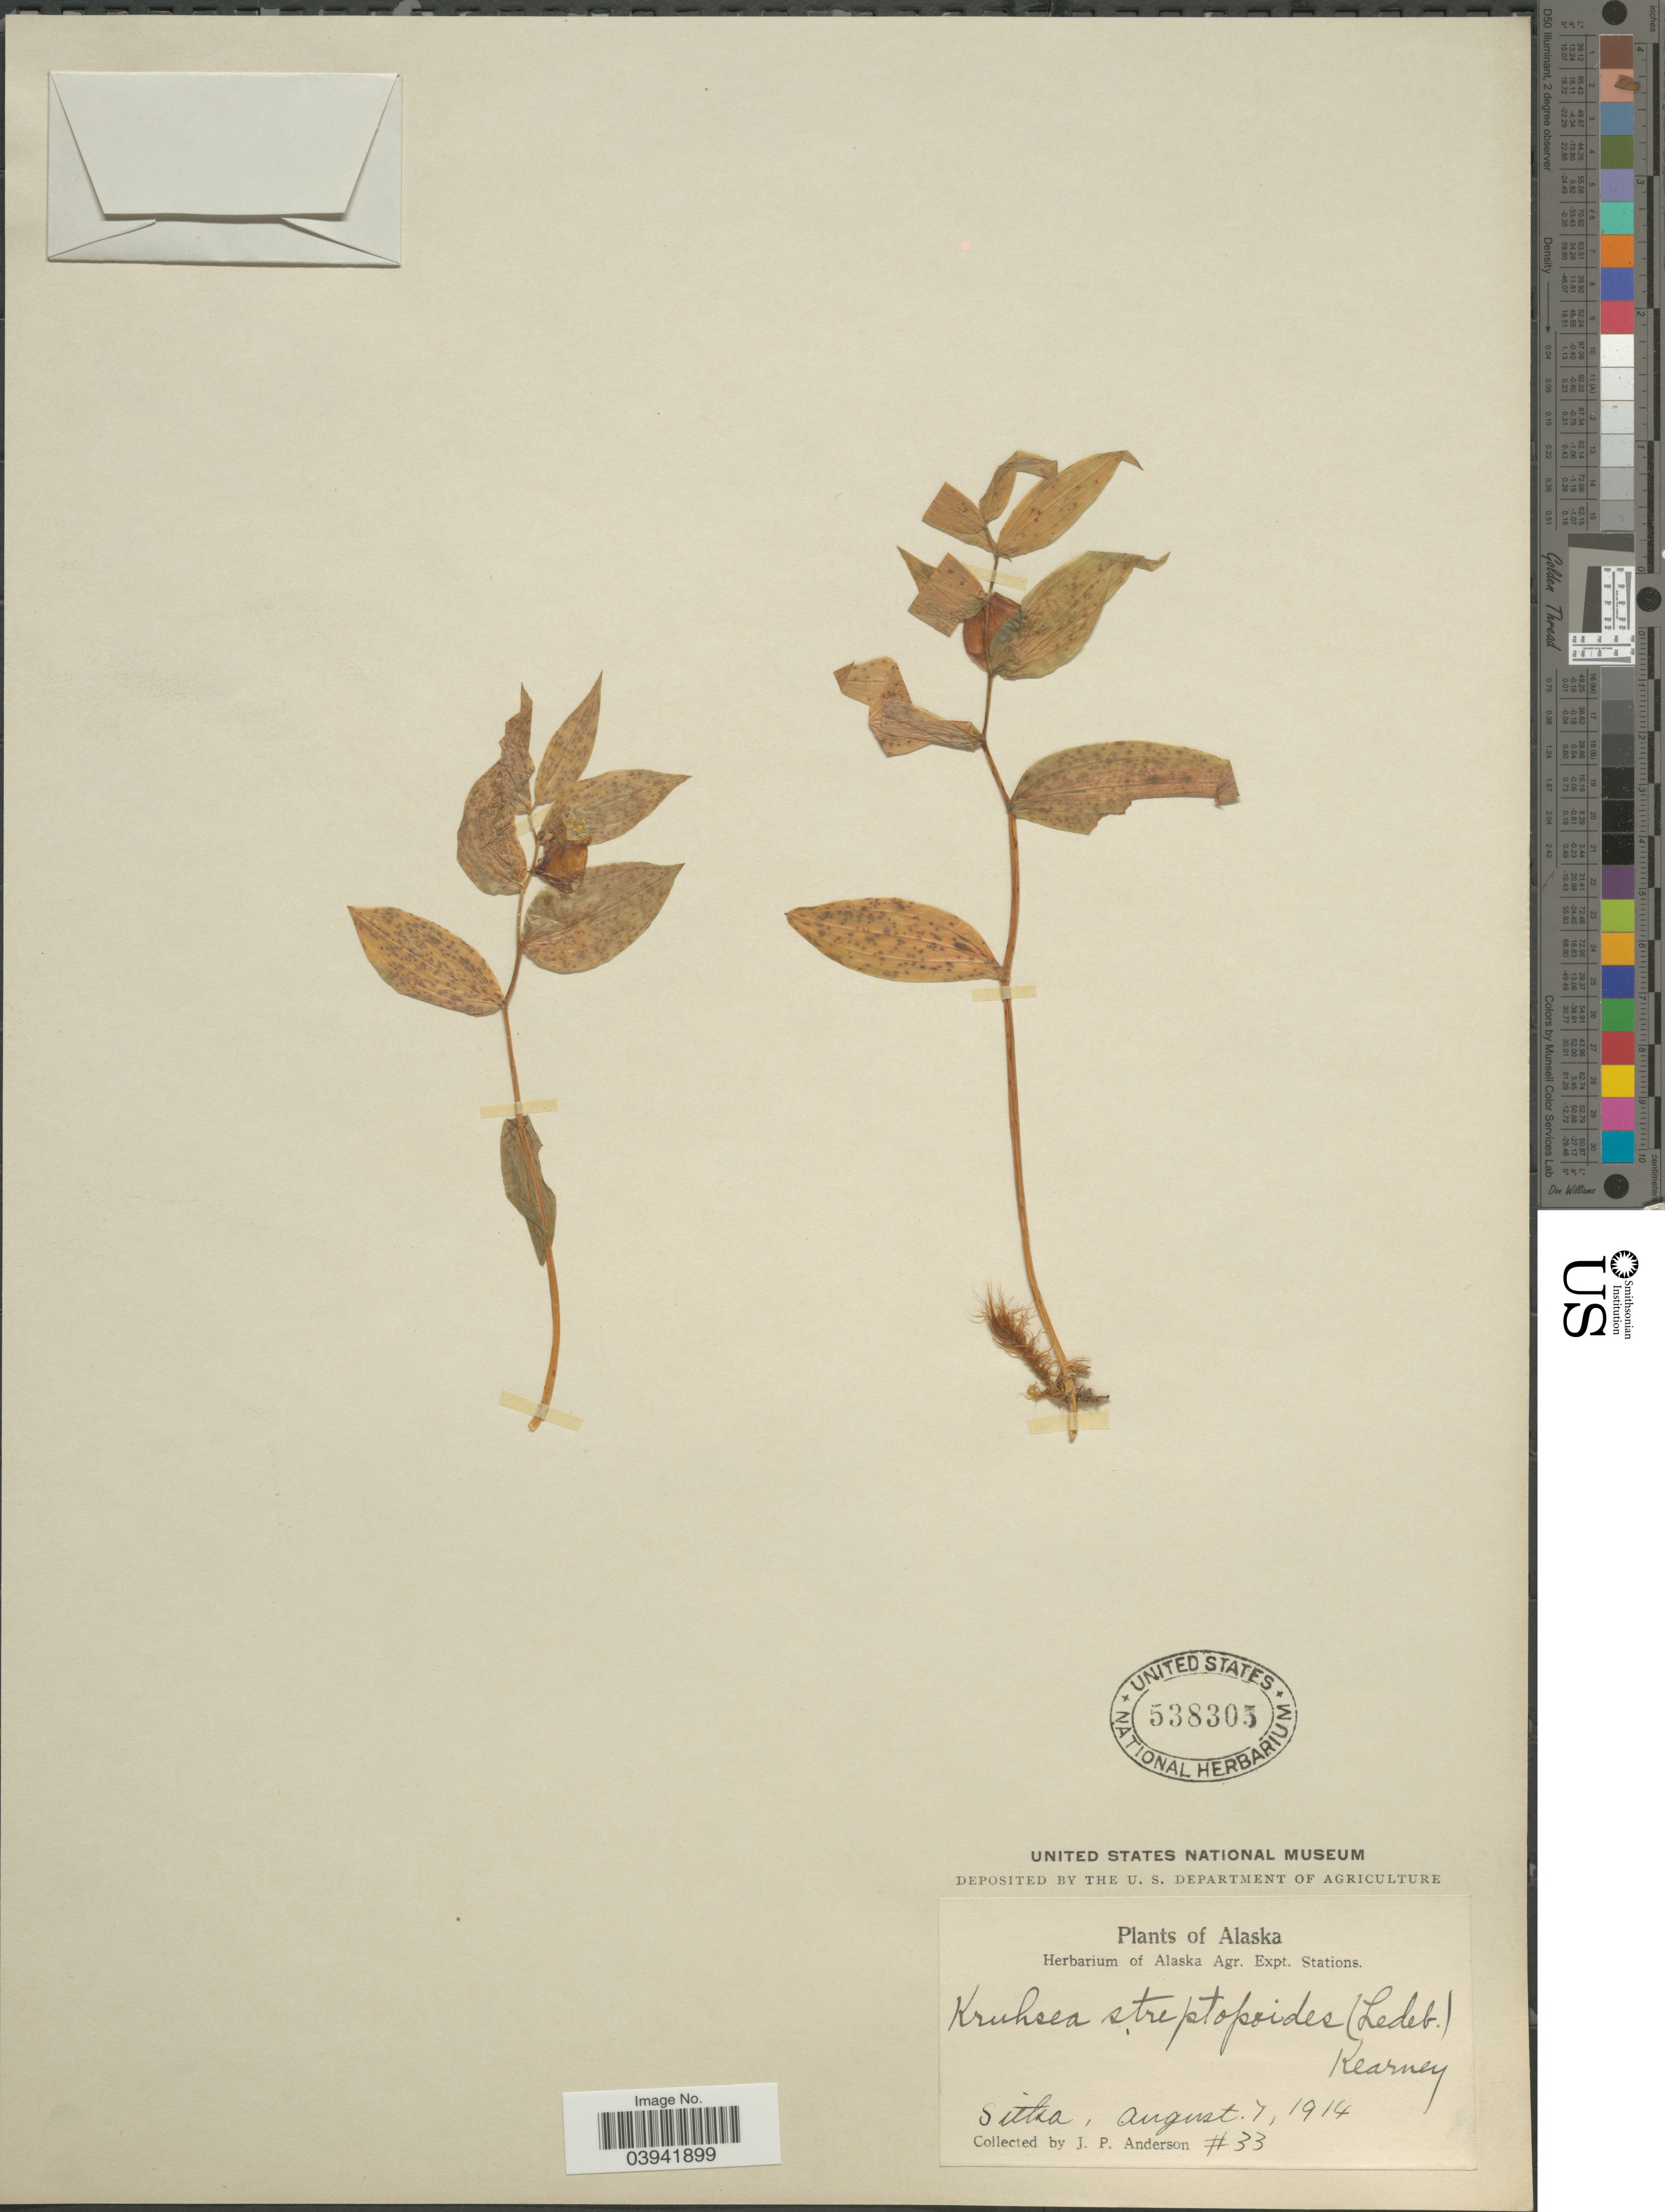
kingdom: Plantae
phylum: Tracheophyta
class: Liliopsida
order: Liliales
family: Liliaceae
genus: Streptopus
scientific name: Streptopus streptopoides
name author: (Ledeb.) Frye & Rigg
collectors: J. P. Anderson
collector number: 33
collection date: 1914-08-07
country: United States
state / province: Alaska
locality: Sitka.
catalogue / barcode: US 538305